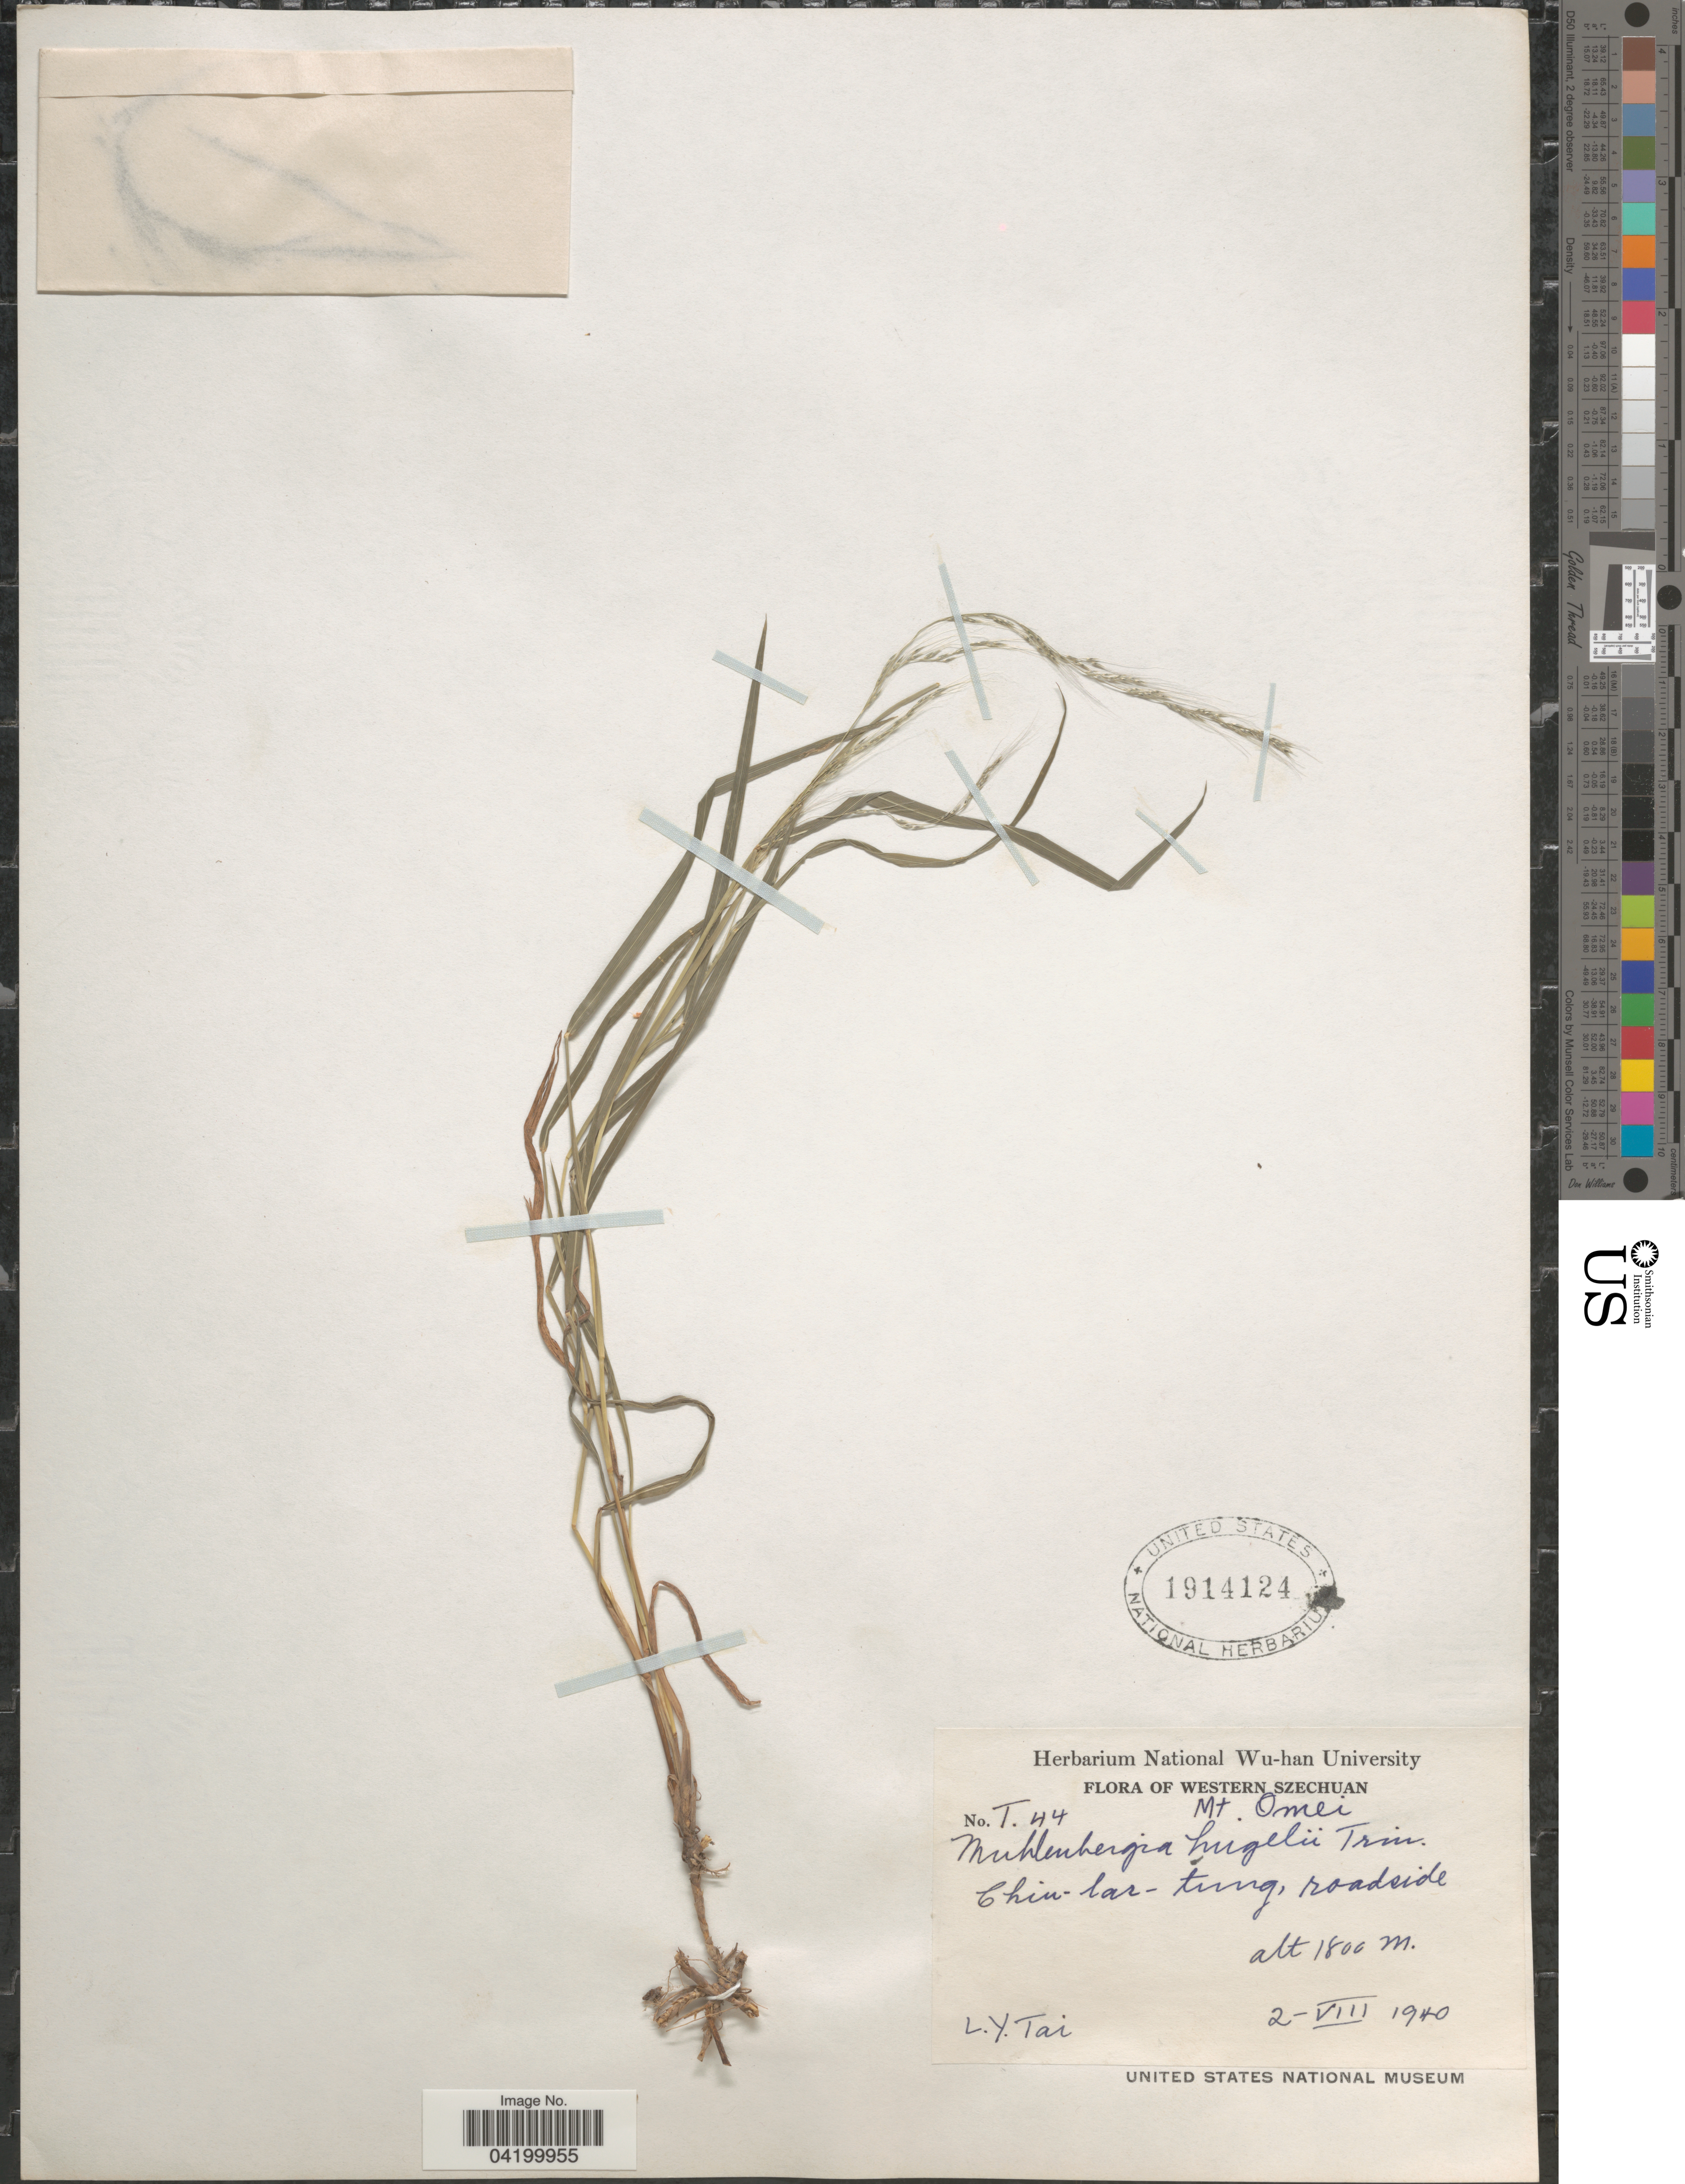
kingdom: Plantae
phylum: Tracheophyta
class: Liliopsida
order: Poales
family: Poaceae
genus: Muhlenbergia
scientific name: Muhlenbergia huegelii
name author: Trin.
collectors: L. Tai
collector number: T.44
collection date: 1940-08-02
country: China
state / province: Sichuan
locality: Western Szechuan. Mt. Omei. Chin-lar-tung, roadside.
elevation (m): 1800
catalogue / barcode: US 1914124